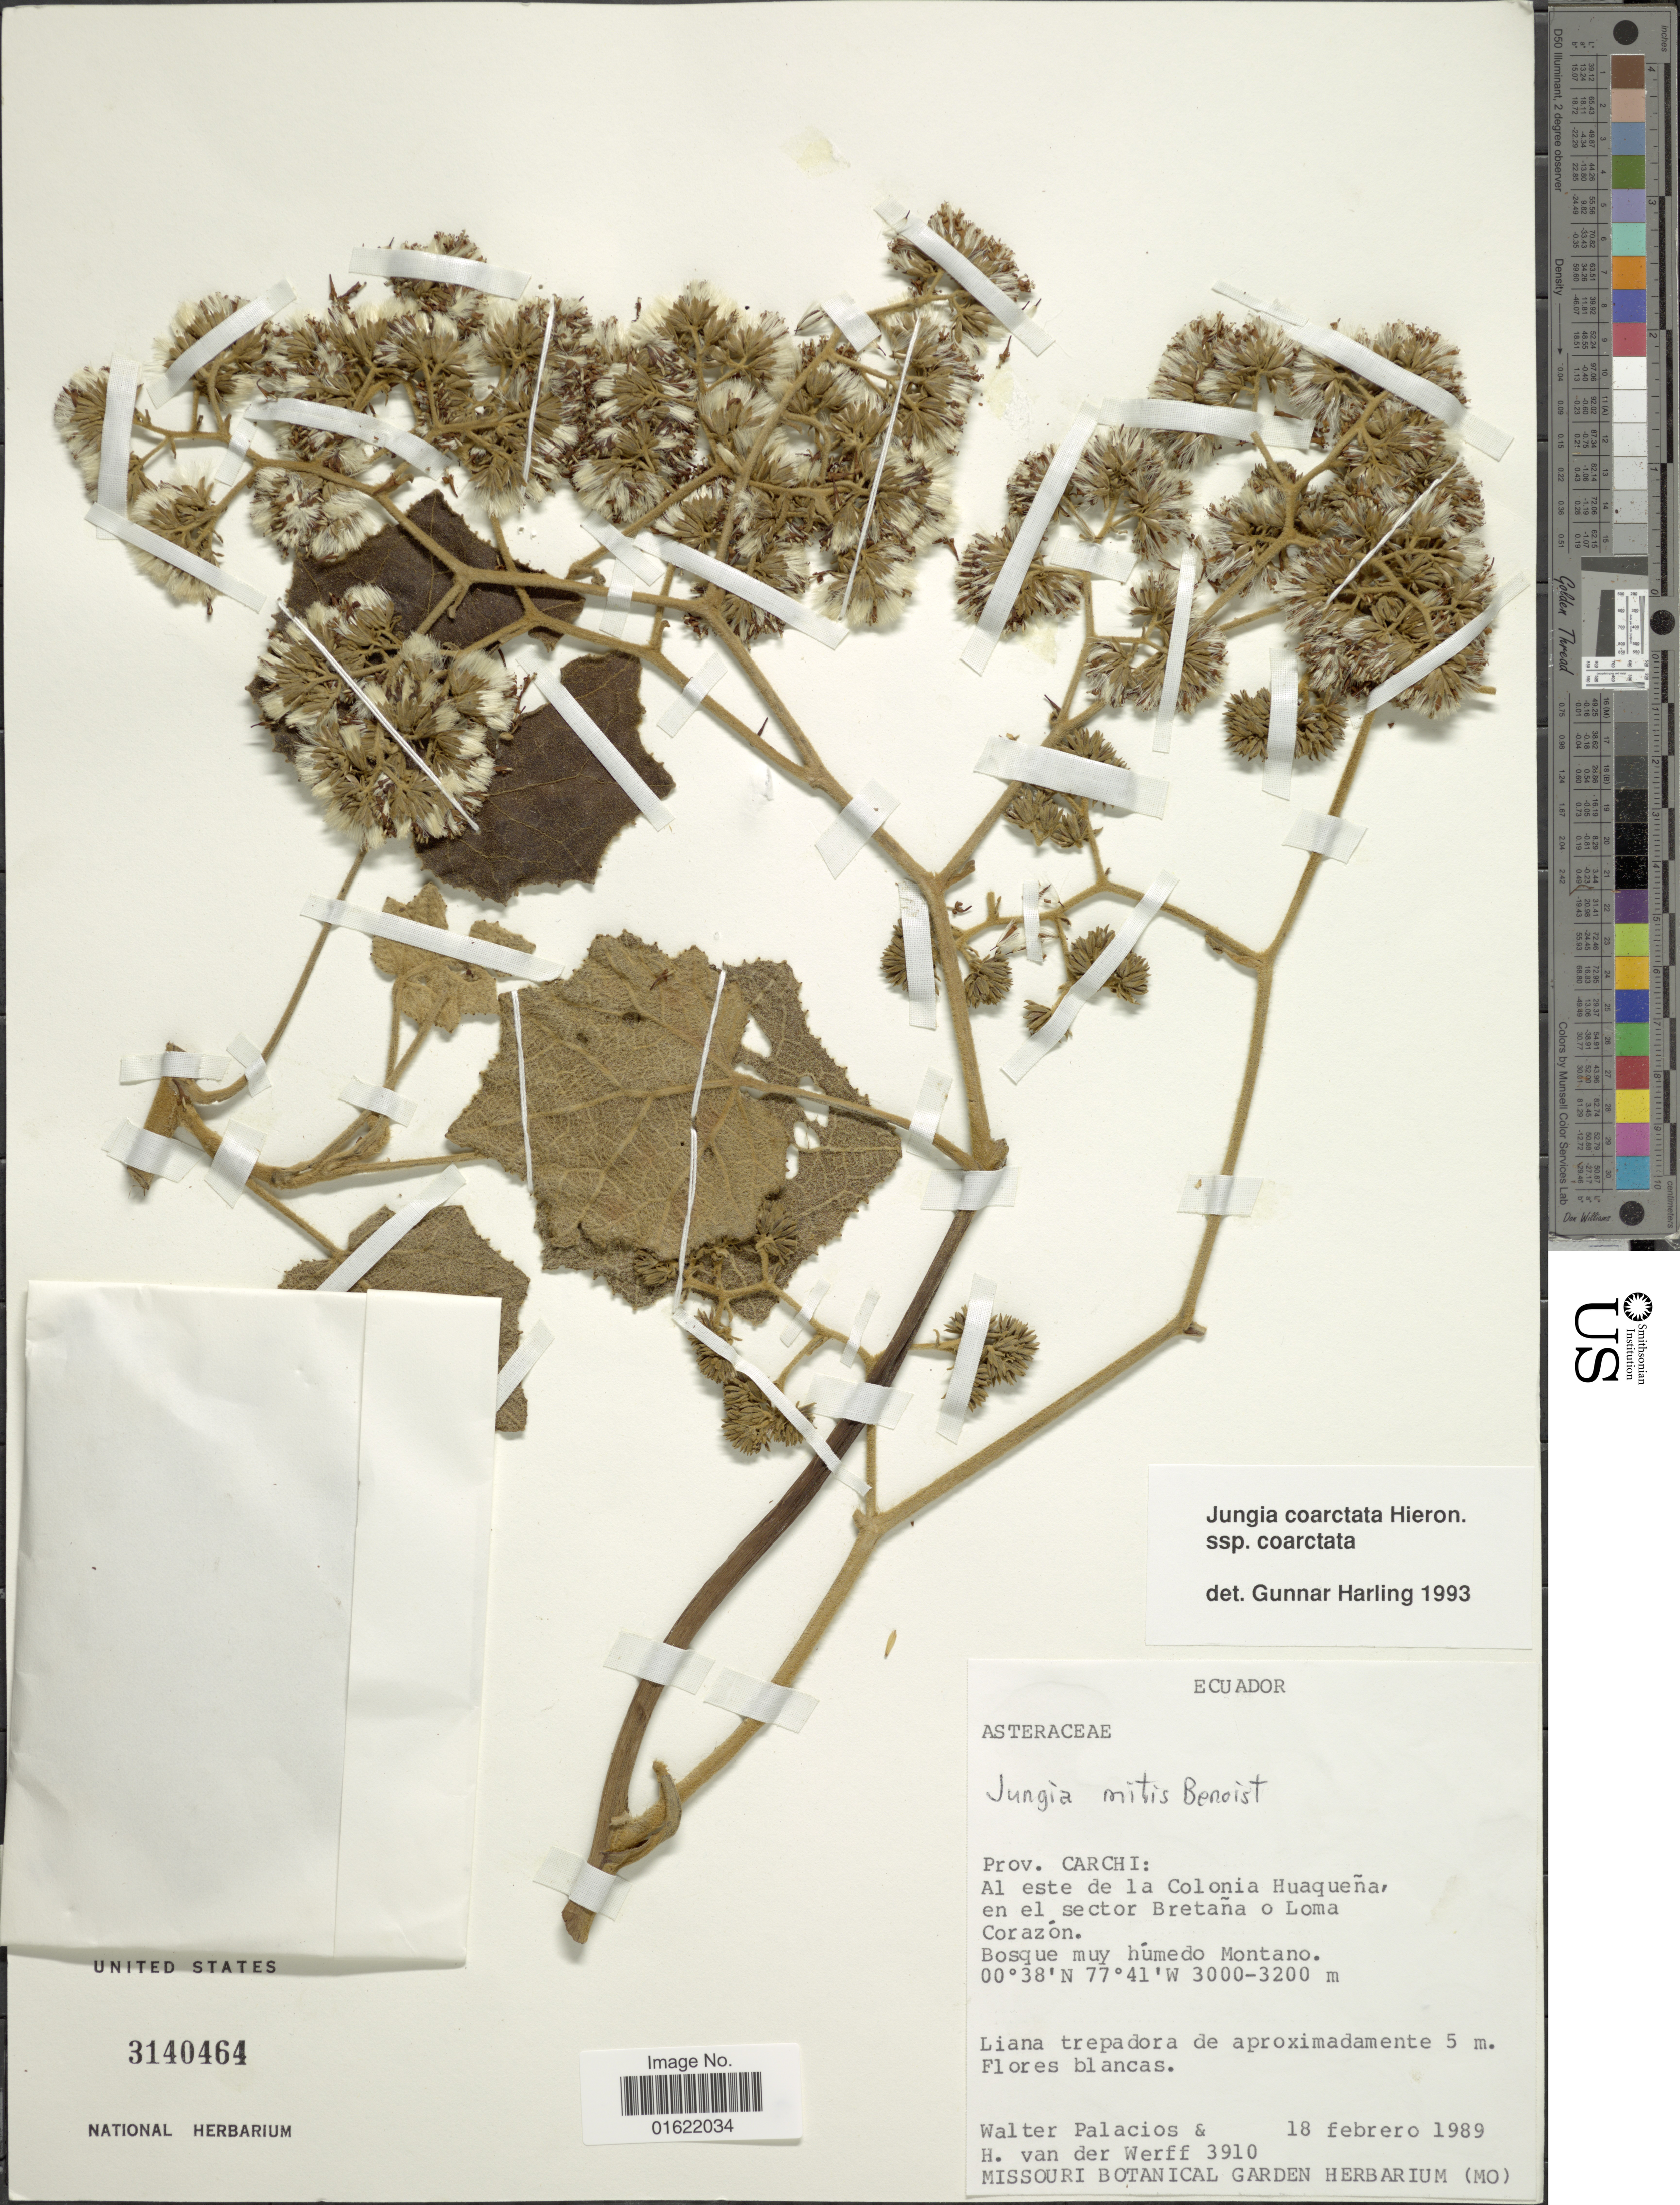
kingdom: Plantae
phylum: Tracheophyta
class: Magnoliopsida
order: Asterales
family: Asteraceae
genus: Jungia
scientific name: Jungia coarctata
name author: Hieron.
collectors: W. Palacios & H. van der Werff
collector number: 3910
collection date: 1989-02-18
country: Ecuador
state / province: Carchi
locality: Al este de la Colonia Huaquena, en el sector Bretana o Loma Corazon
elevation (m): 3000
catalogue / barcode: US 3140464